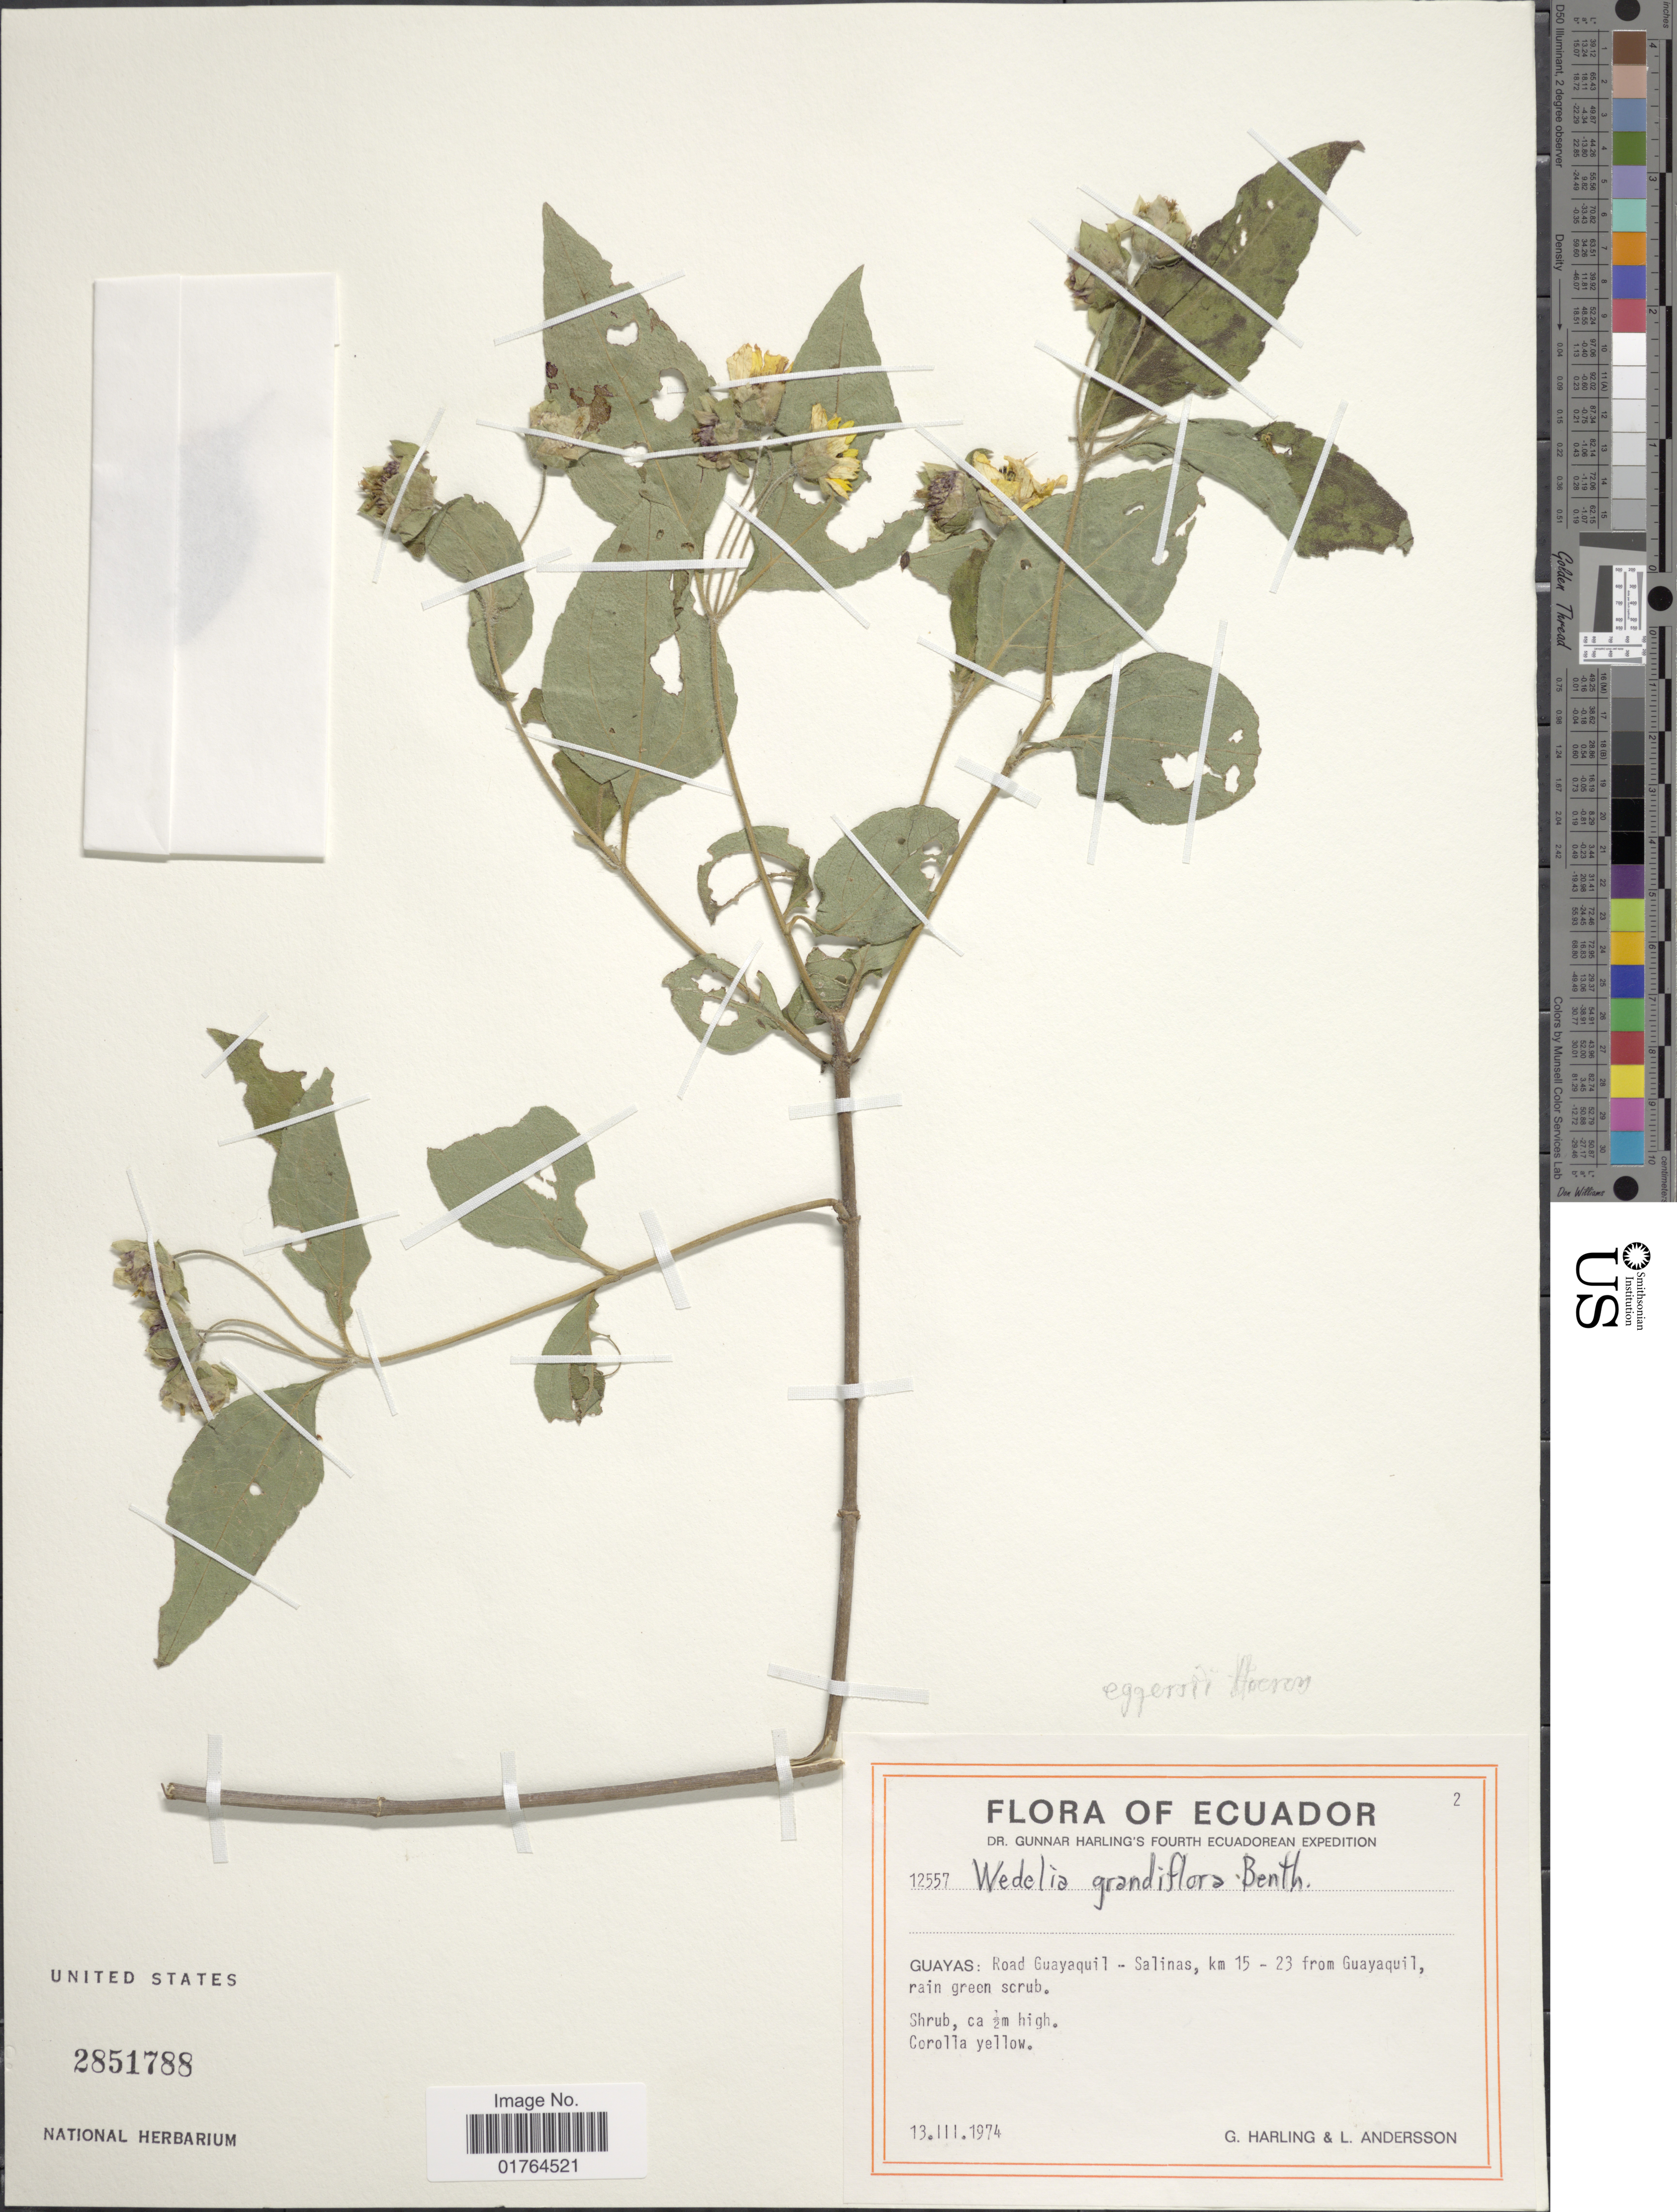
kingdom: Plantae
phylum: Tracheophyta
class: Magnoliopsida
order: Asterales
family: Asteraceae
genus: Wedelia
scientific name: Wedelia grandiflora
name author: Benth.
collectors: G. Harling & L. Andersson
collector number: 12557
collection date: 1974-03-13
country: Ecuador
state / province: Guayas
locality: Road Guayaquil-Salinas, km 15-23 from Guayaquil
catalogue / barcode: US 2851788